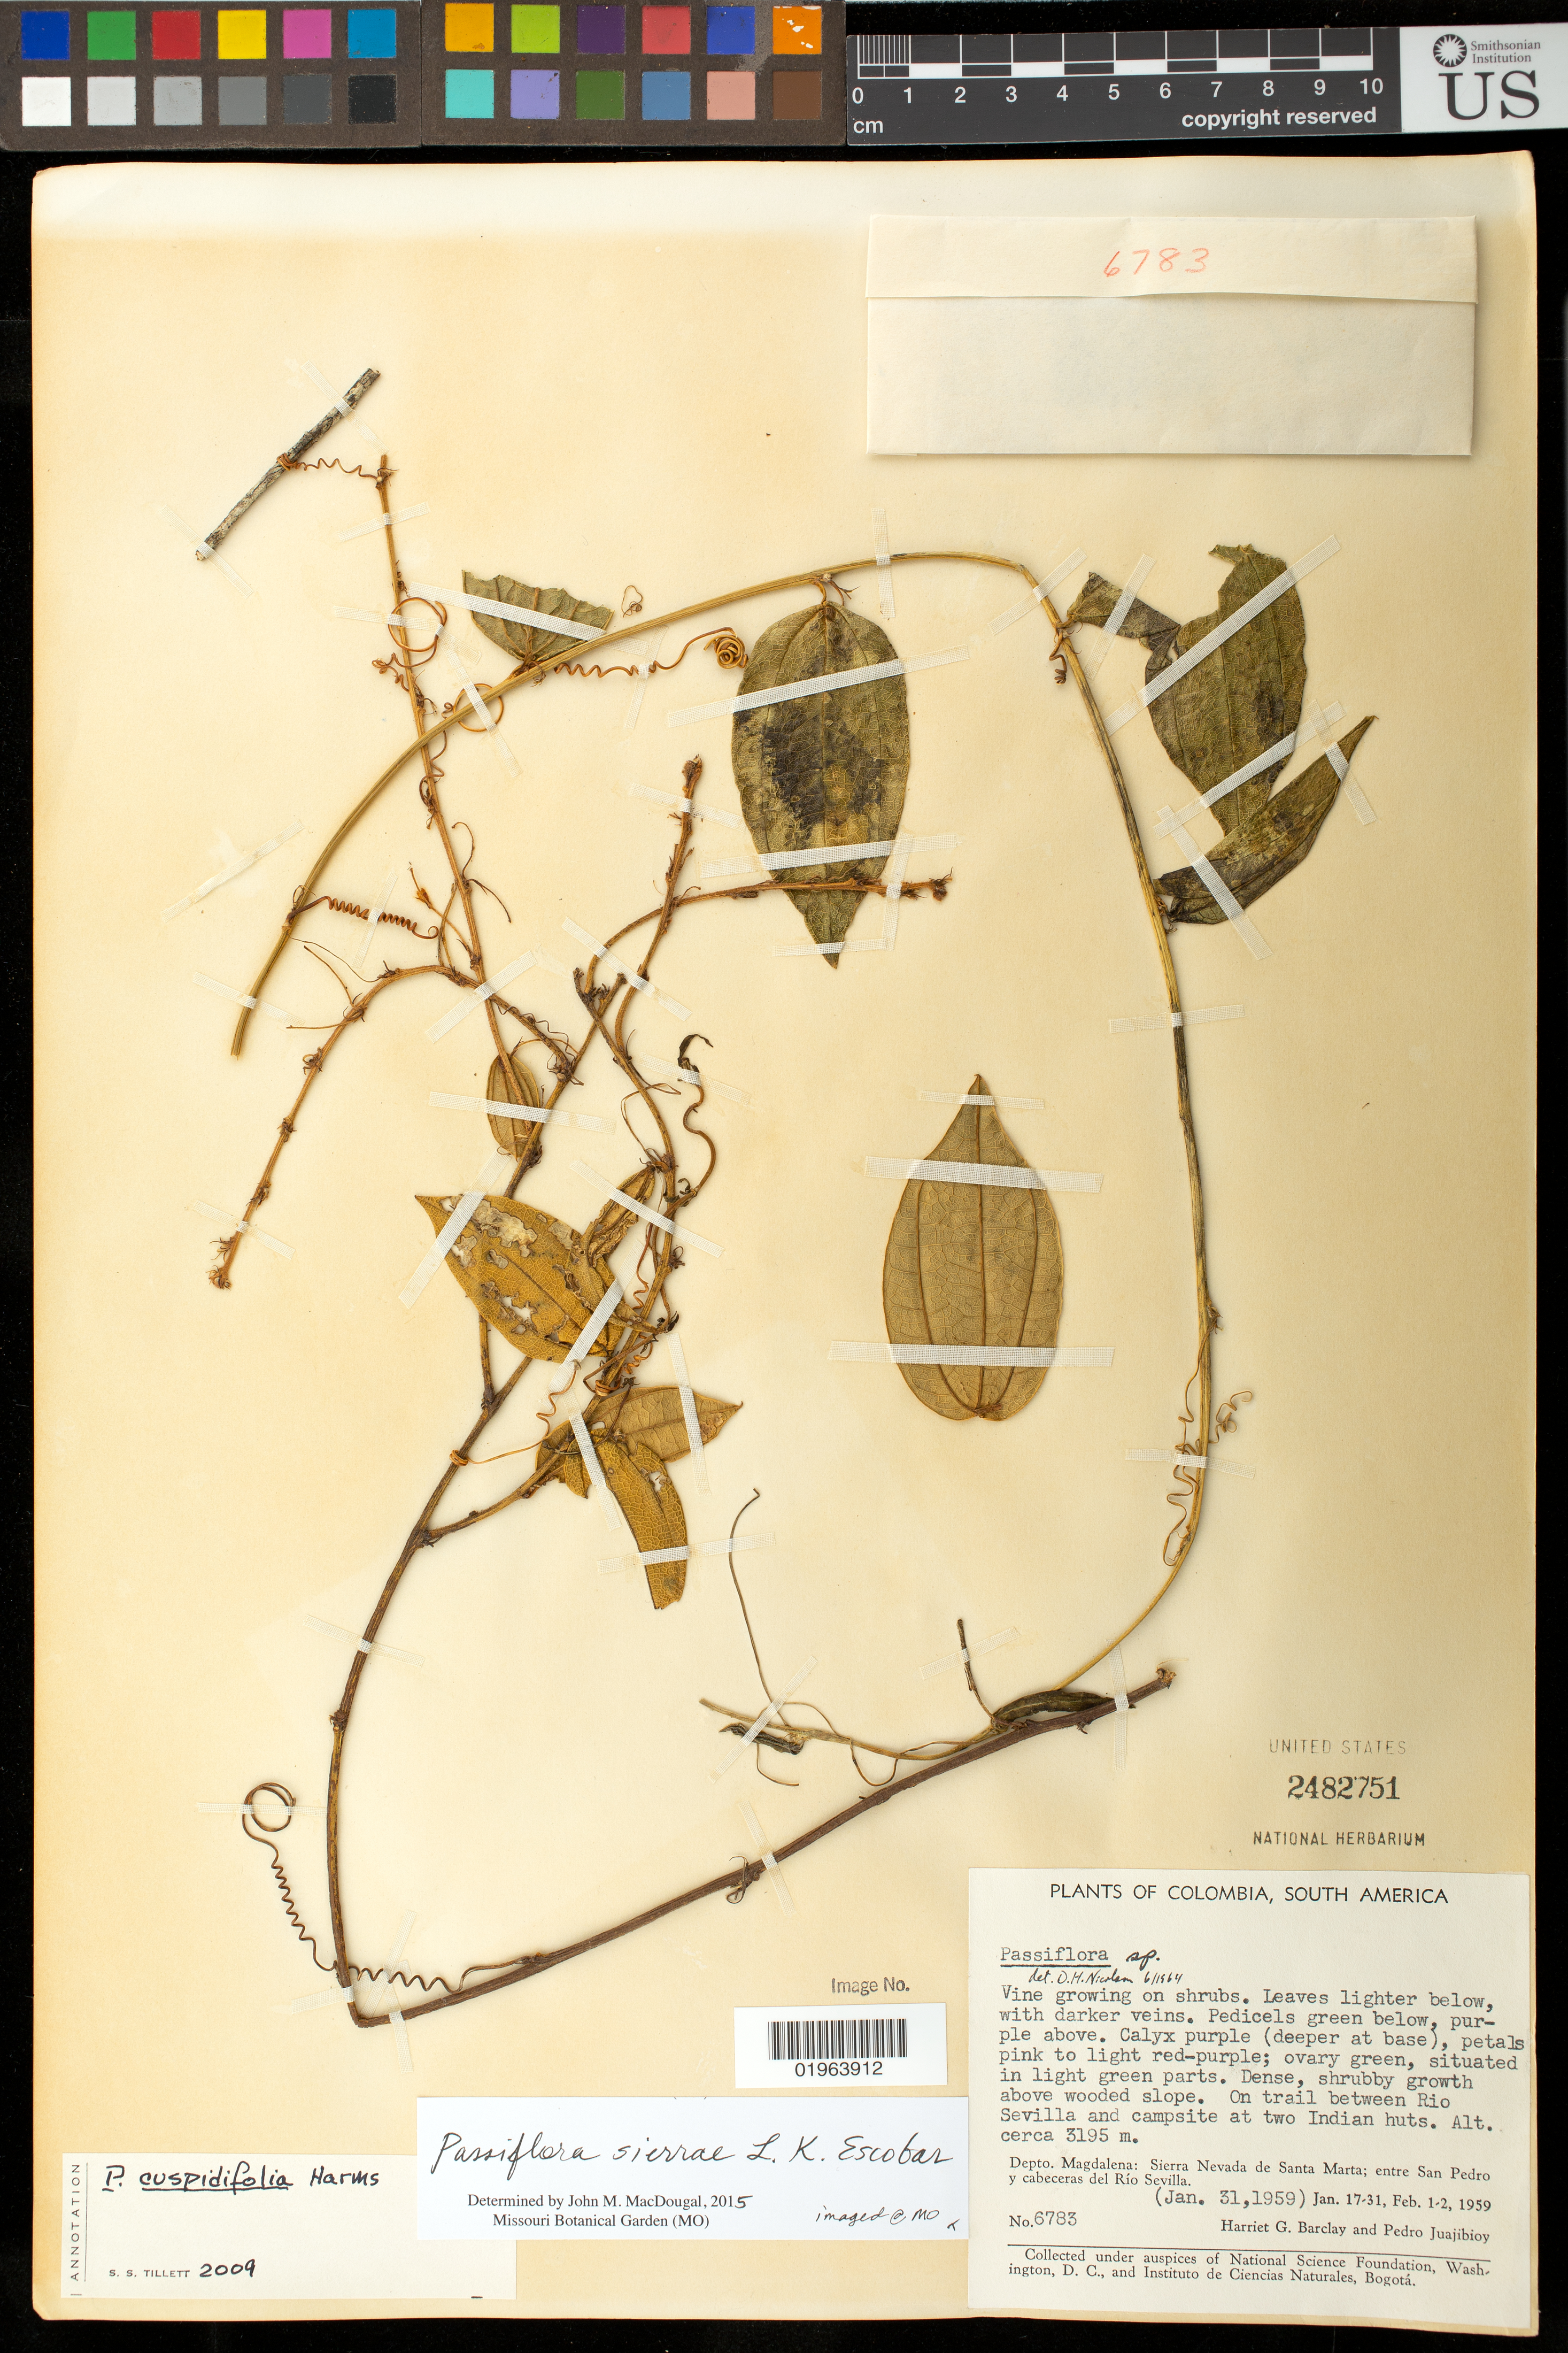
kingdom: Plantae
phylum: Tracheophyta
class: Magnoliopsida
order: Malpighiales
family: Passifloraceae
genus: Passiflora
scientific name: Passiflora sierrae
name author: L.K. Escobar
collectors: H. G. Barclay & P. Juajibioy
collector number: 6785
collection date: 1959-01-31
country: Colombia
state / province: Magdalena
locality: Sierra Nevada de Santa Marta; entre San Pedro y cabeceras del Rio Sevilla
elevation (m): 3195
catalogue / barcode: US 2482751